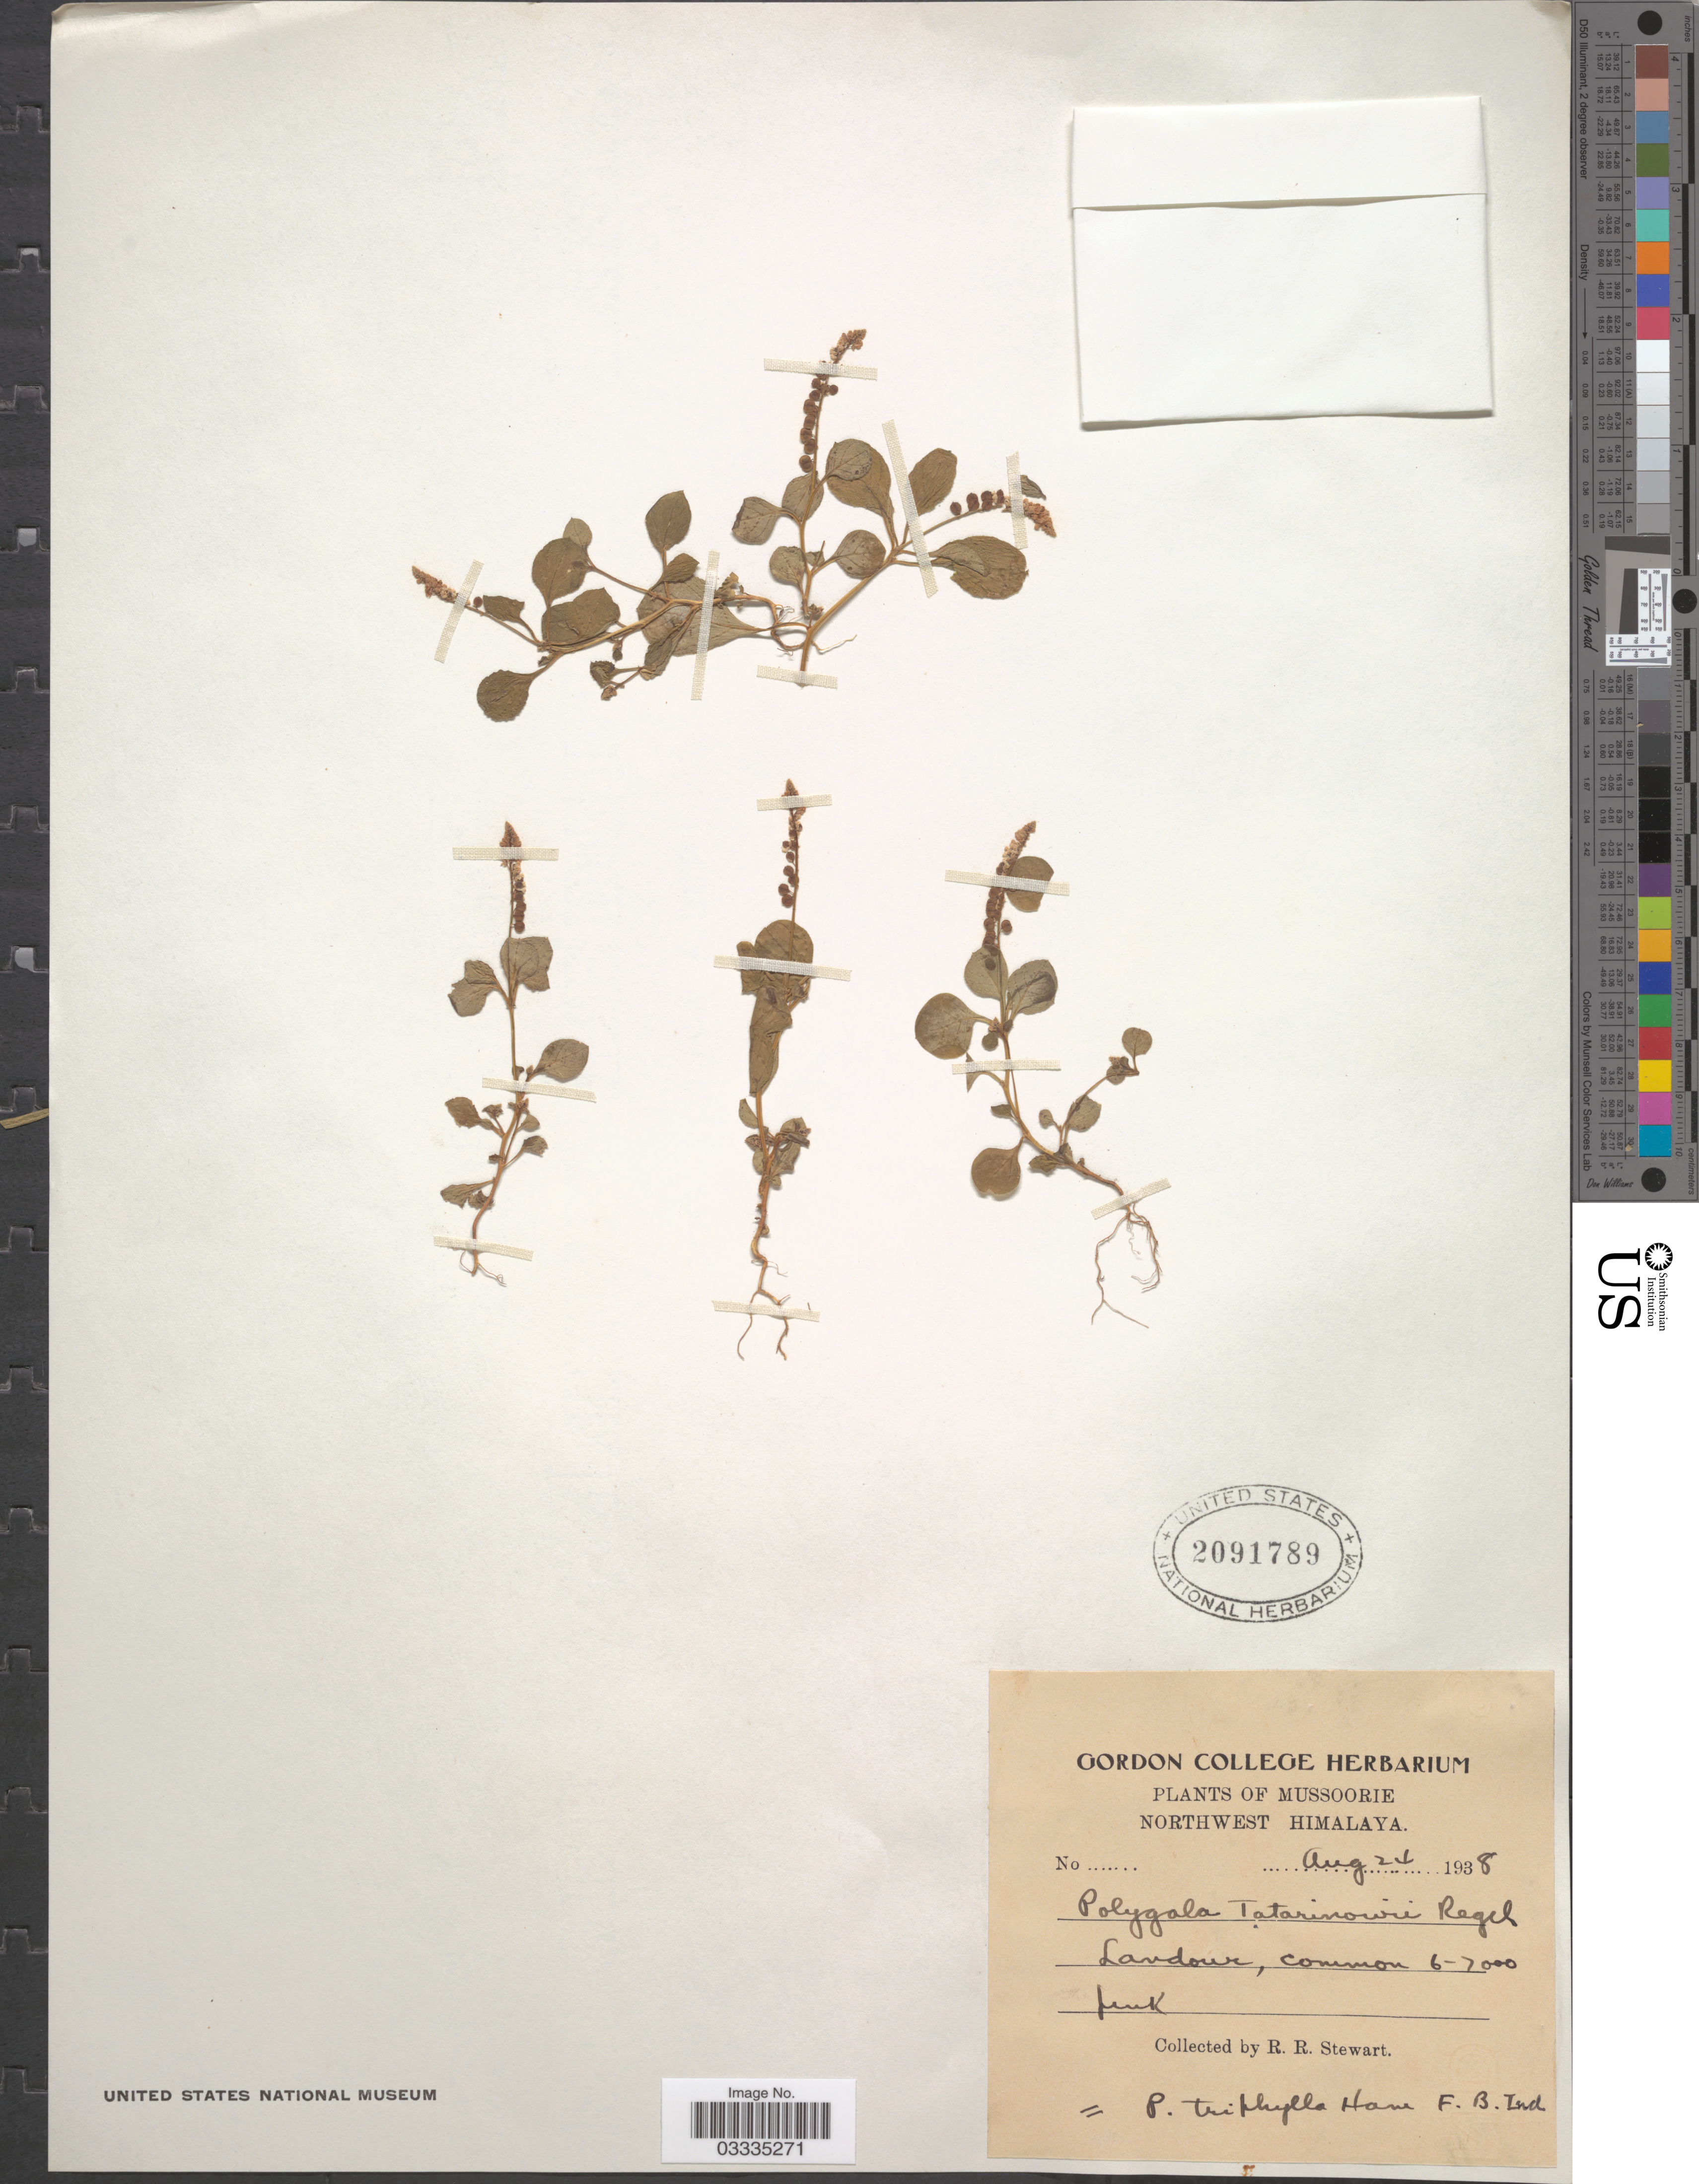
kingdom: Plantae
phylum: Tracheophyta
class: Magnoliopsida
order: Fabales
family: Polygalaceae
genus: Polygala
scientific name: Polygala tatarinowii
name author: Regel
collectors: R. Stewart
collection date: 1938-08-24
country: India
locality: Mussoorie, Northwest Himalaya. Landour.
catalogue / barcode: US 2091789